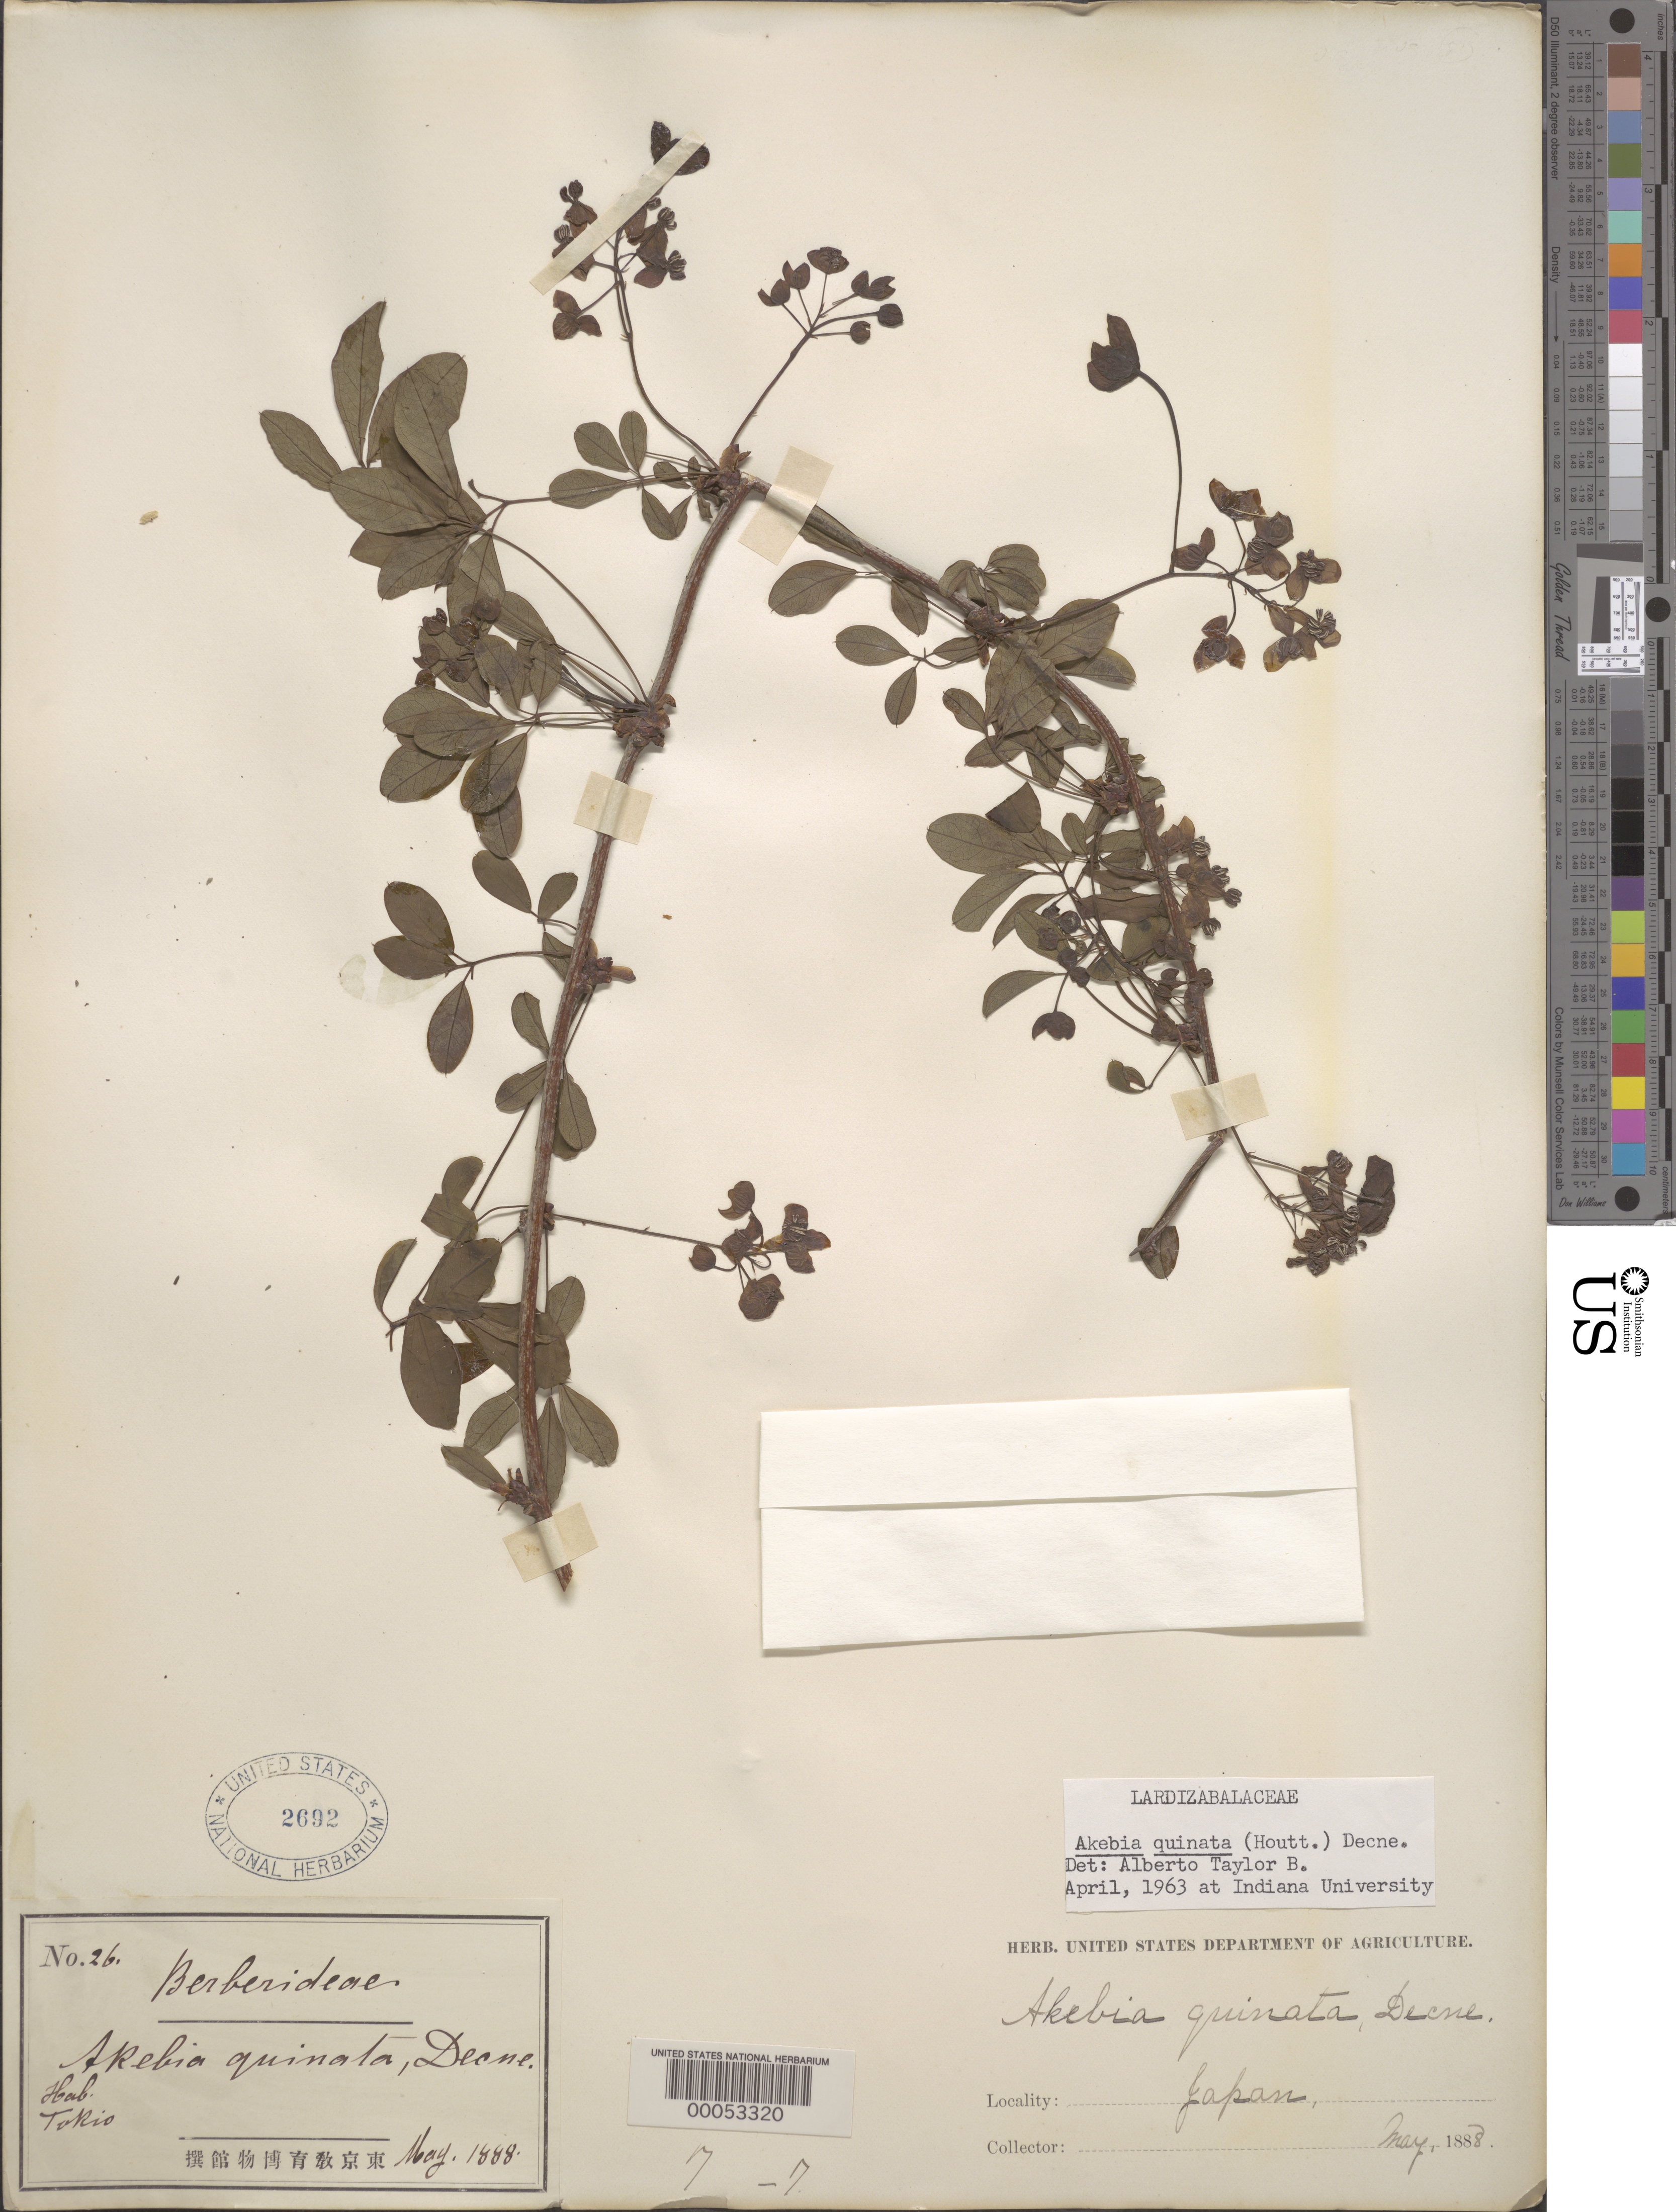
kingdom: Plantae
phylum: Tracheophyta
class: Magnoliopsida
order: Ranunculales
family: Lardizabalaceae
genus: Akebia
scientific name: Akebia quinata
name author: (Houtt.) Decne.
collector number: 26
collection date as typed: May 1888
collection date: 1888-05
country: Japan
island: Honshu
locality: Honshu i., tokyo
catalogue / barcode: US 2692